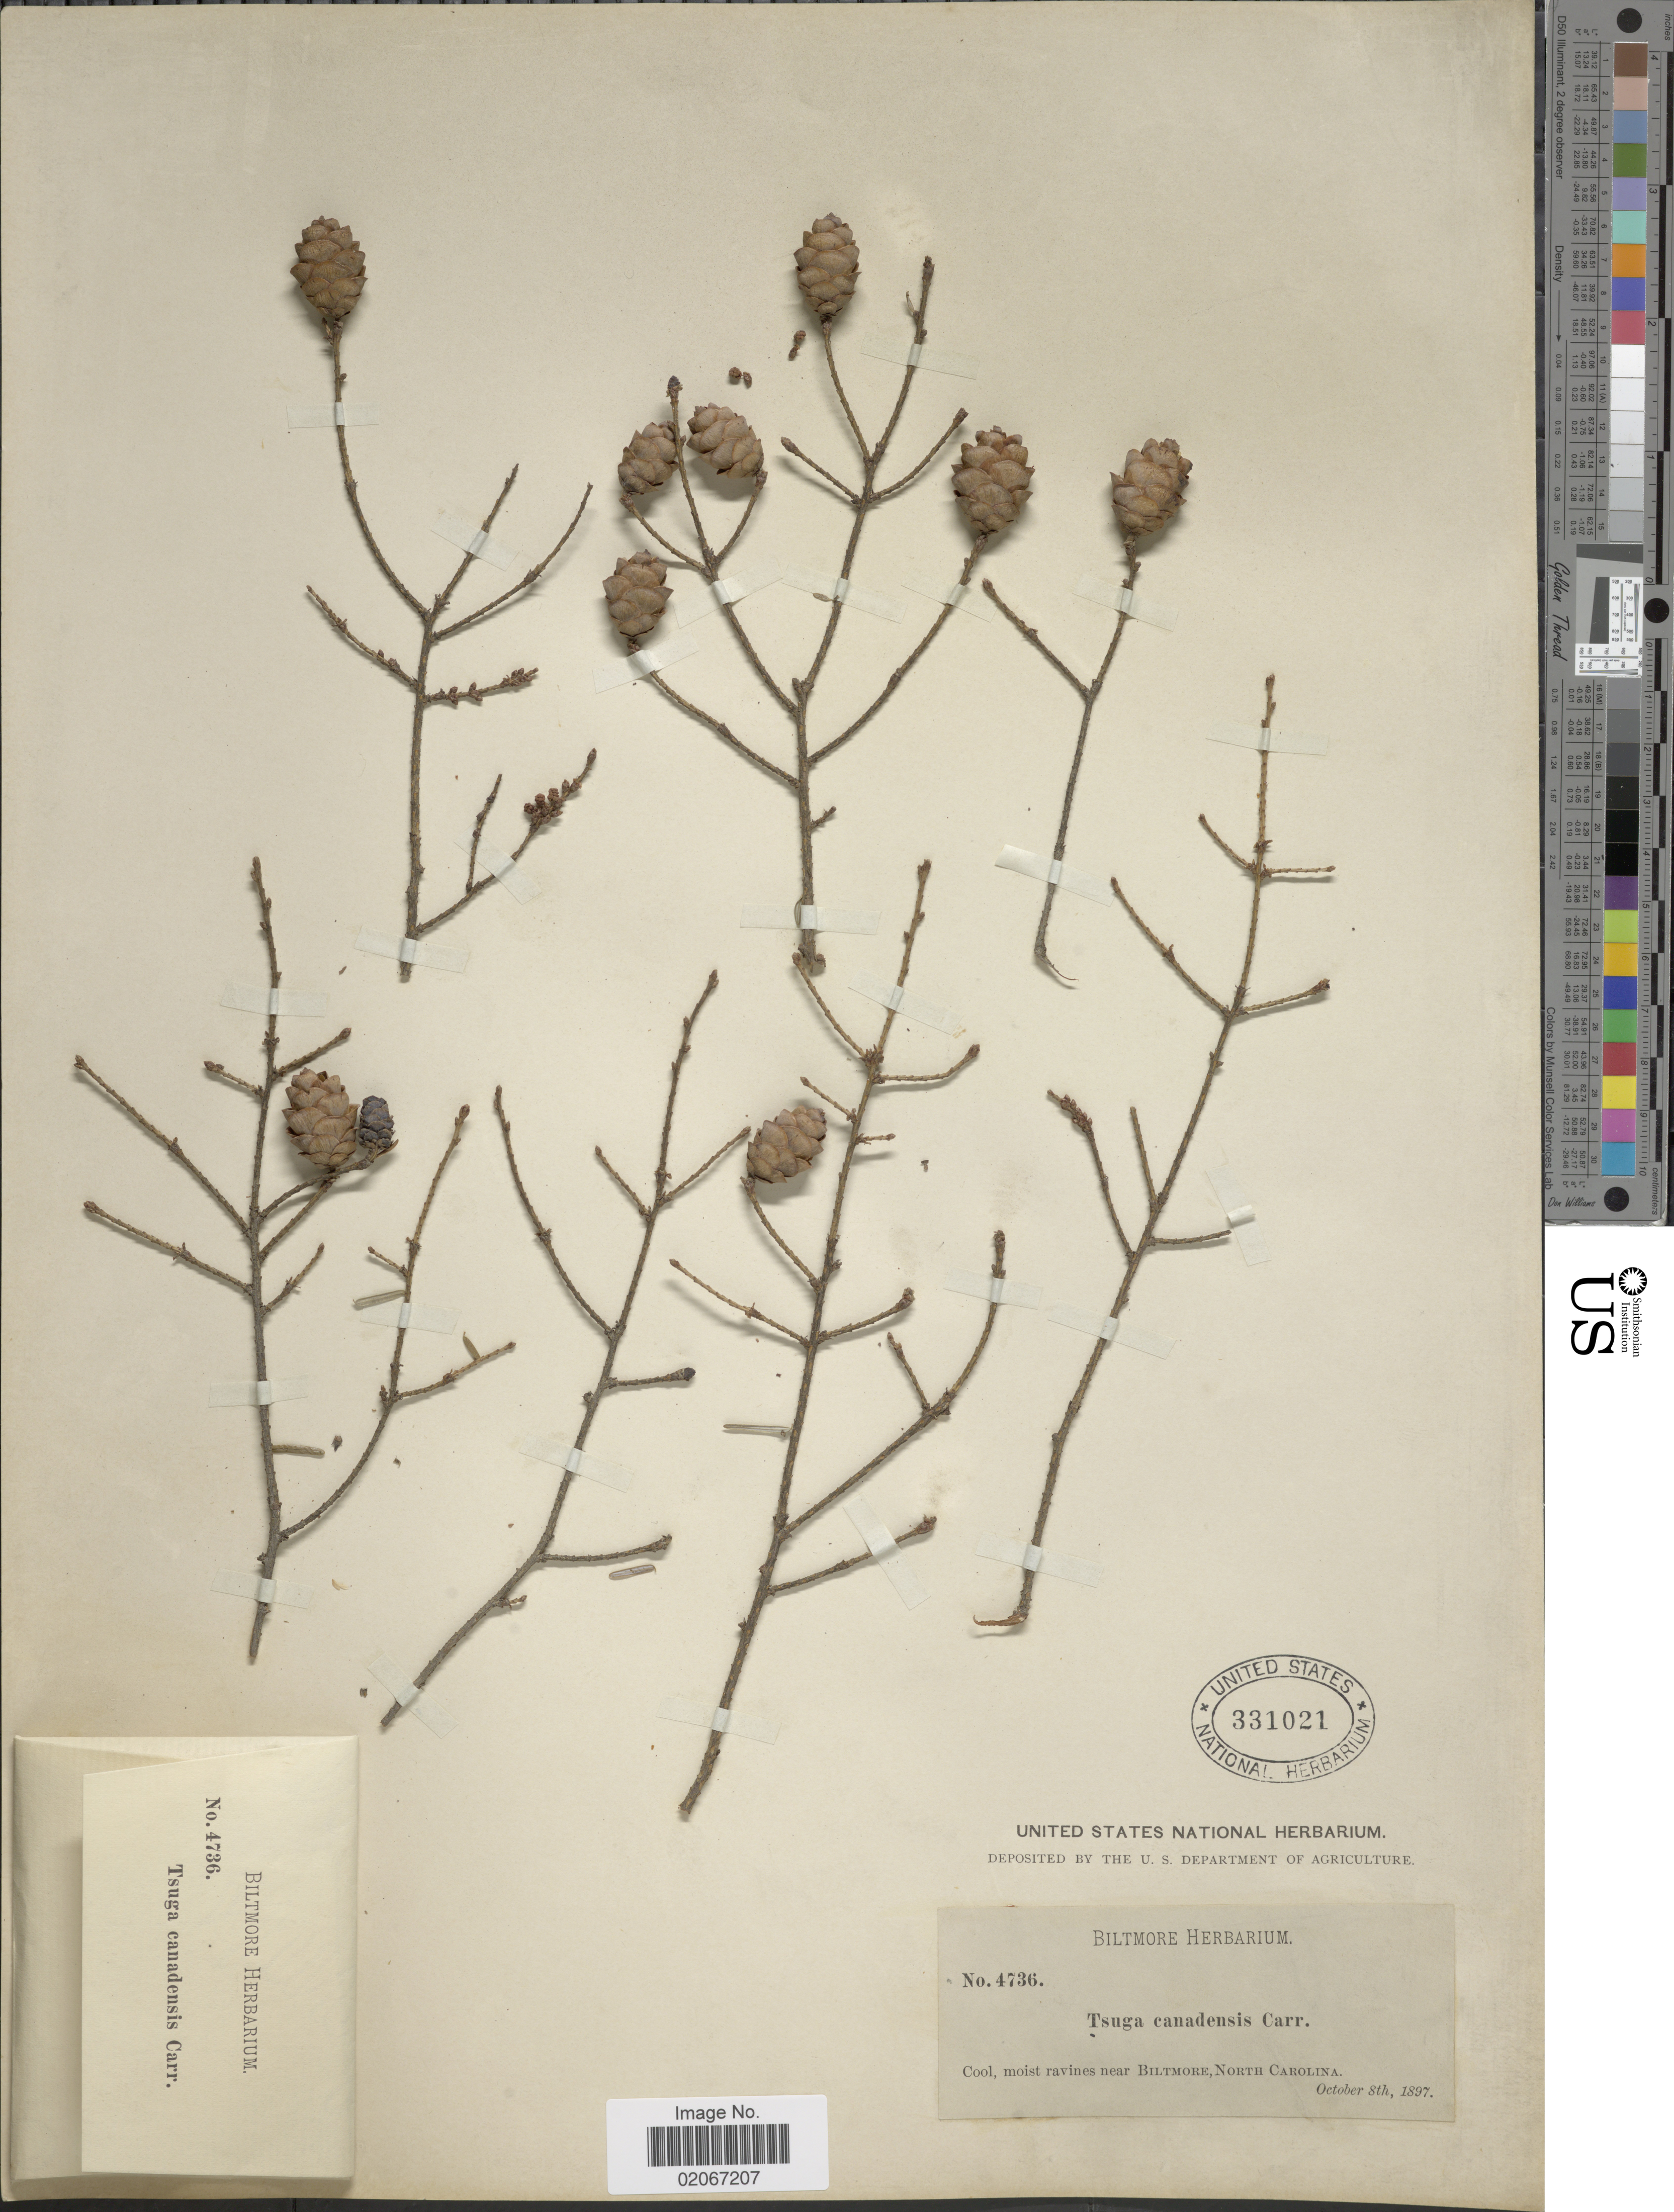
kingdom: Plantae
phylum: Tracheophyta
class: Pinopsida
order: Pinales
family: Pinaceae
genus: Tsuga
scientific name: Tsuga canadensis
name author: (L.) Carrière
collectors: ex herb. Biltmore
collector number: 4736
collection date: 1897-10-08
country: United States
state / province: North Carolina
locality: Cool, moist ravines near Biltmore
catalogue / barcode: US 331021